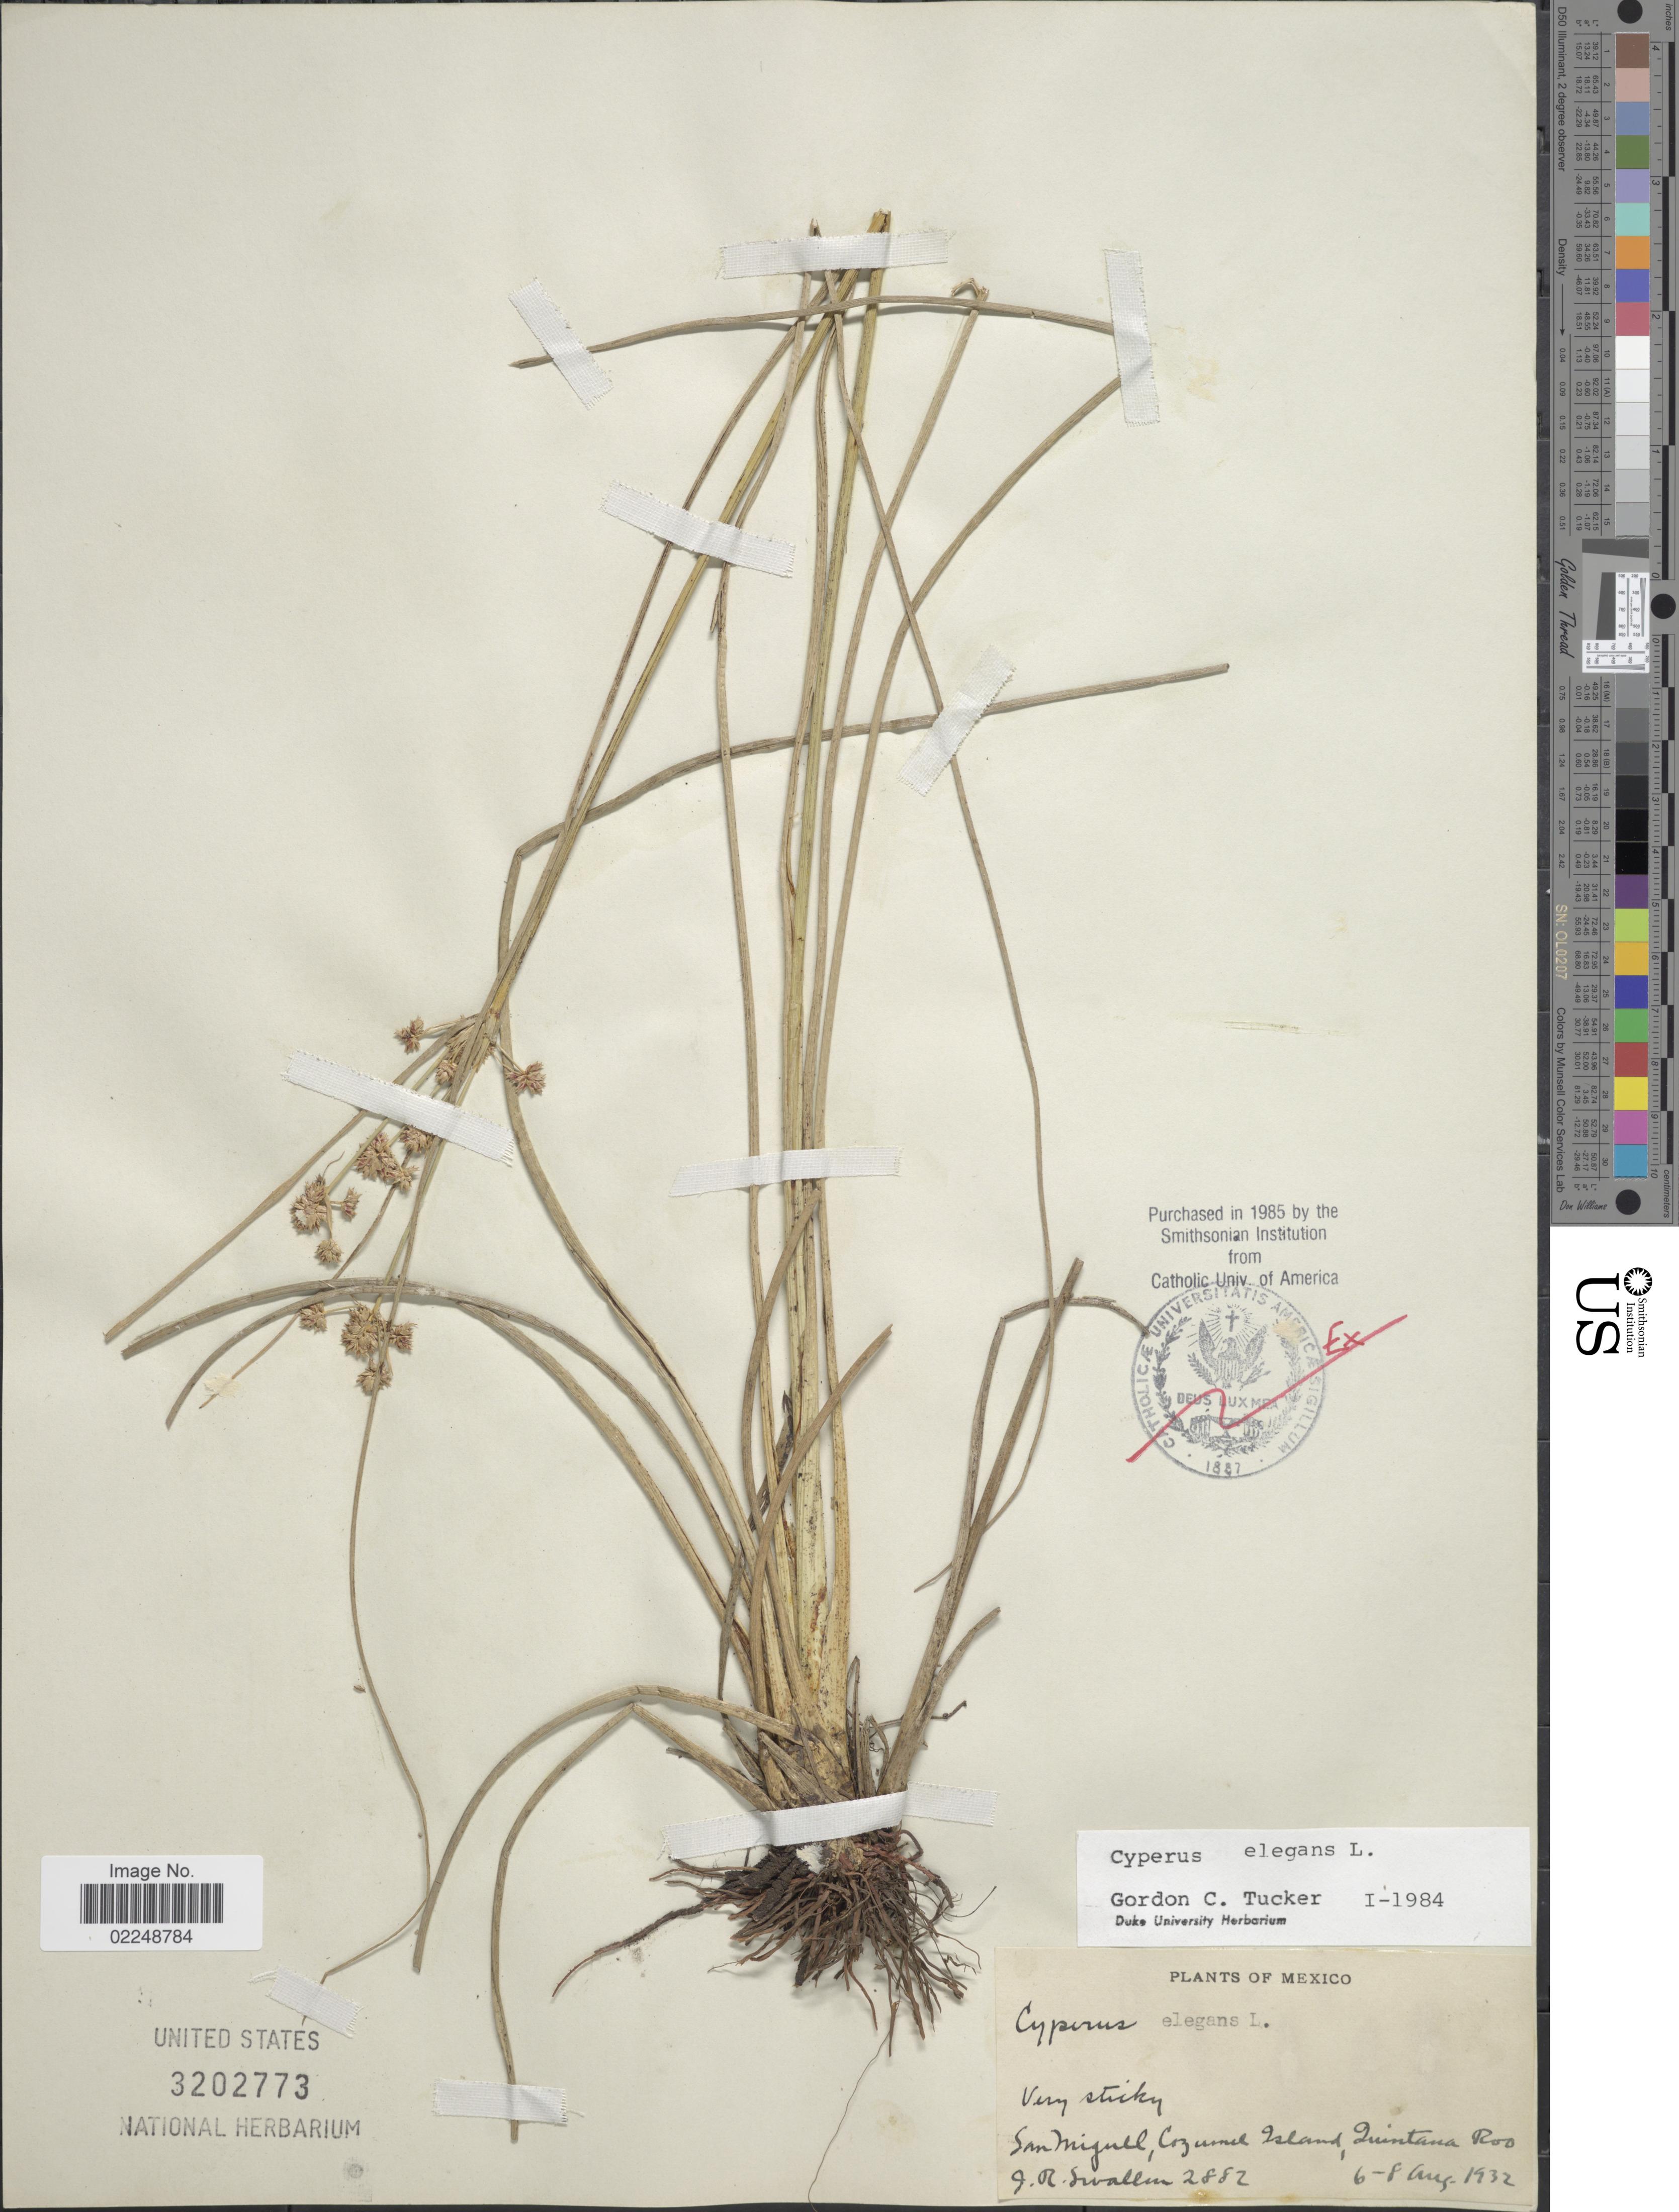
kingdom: Plantae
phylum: Tracheophyta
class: Liliopsida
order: Poales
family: Cyperaceae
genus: Cyperus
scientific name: Cyperus elegans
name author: L.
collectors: J. R. Swallen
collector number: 2882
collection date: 1932-08-06/1932-08-08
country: Mexico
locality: San Miguel, Cozumel Island, Quintana Roo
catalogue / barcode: US 3202773